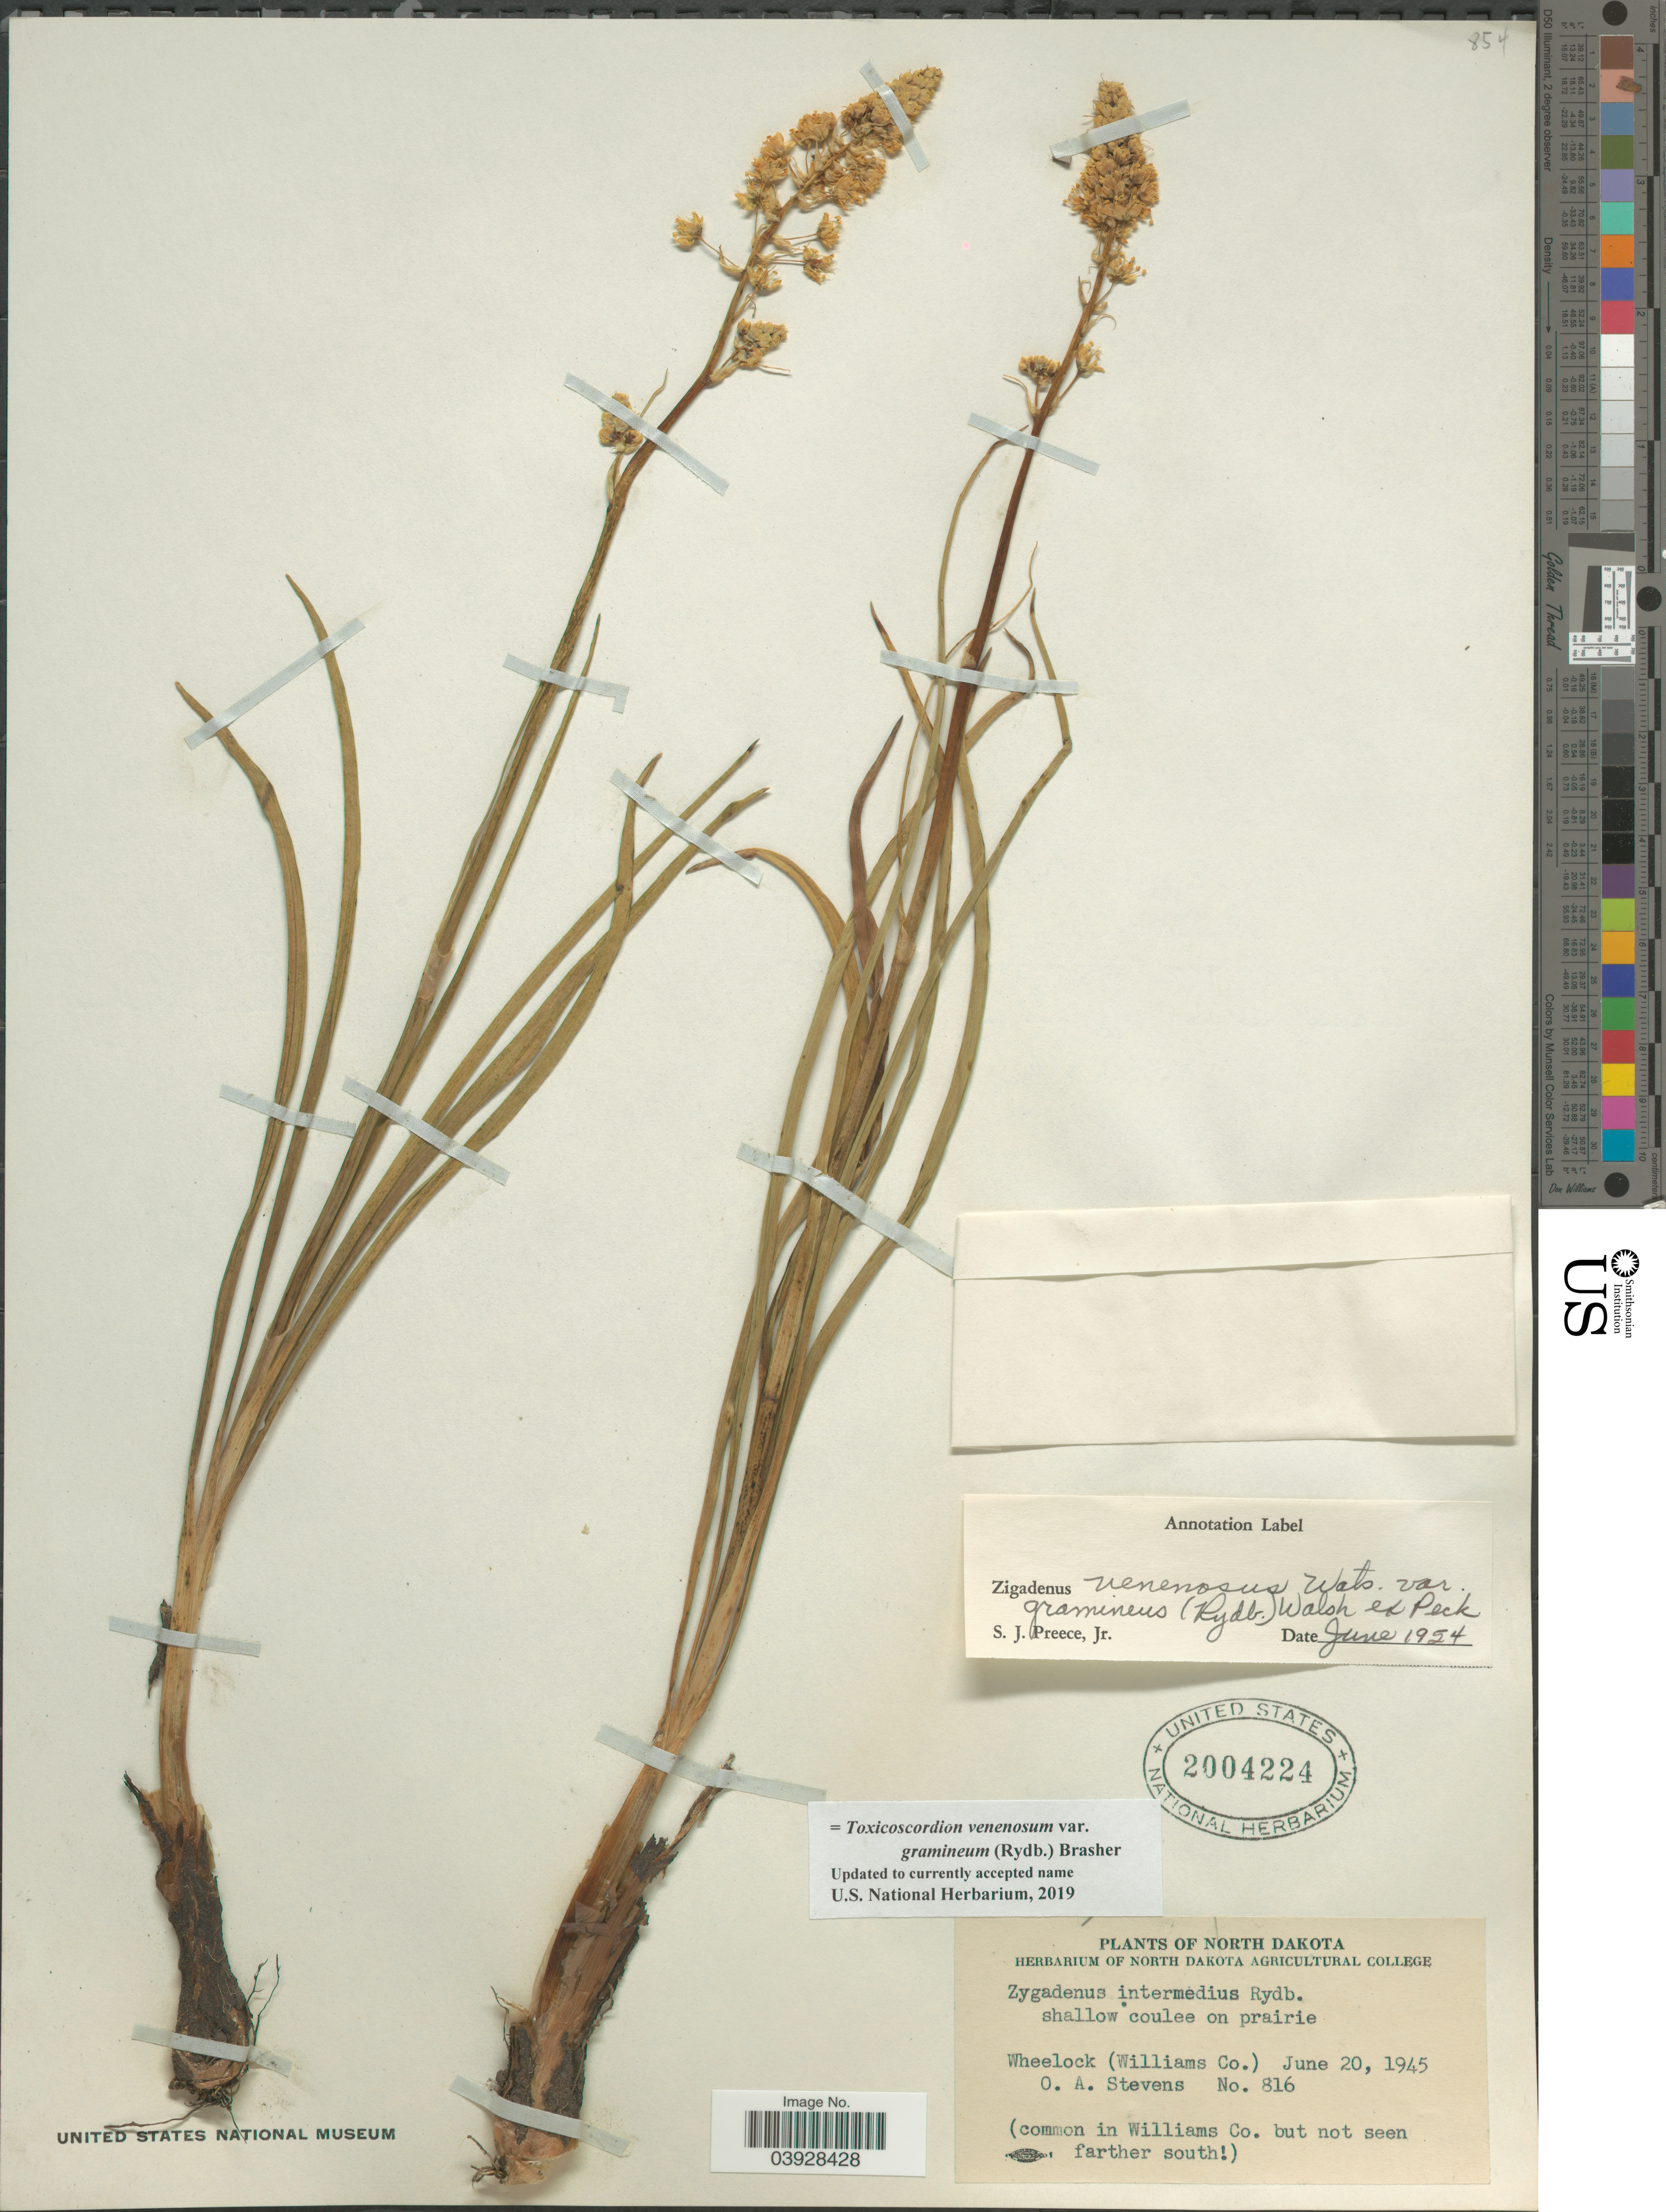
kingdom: Plantae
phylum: Tracheophyta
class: Liliopsida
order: Liliales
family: Melanthiaceae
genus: Toxicoscordion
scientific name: Toxicoscordion venenosum var. gramineum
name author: (Rydb.) Brasher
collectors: O. A. Stevens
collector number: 816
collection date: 1945-06-20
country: United States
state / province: North Dakota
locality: Wheelock (Williams Co.).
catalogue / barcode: US 2004224